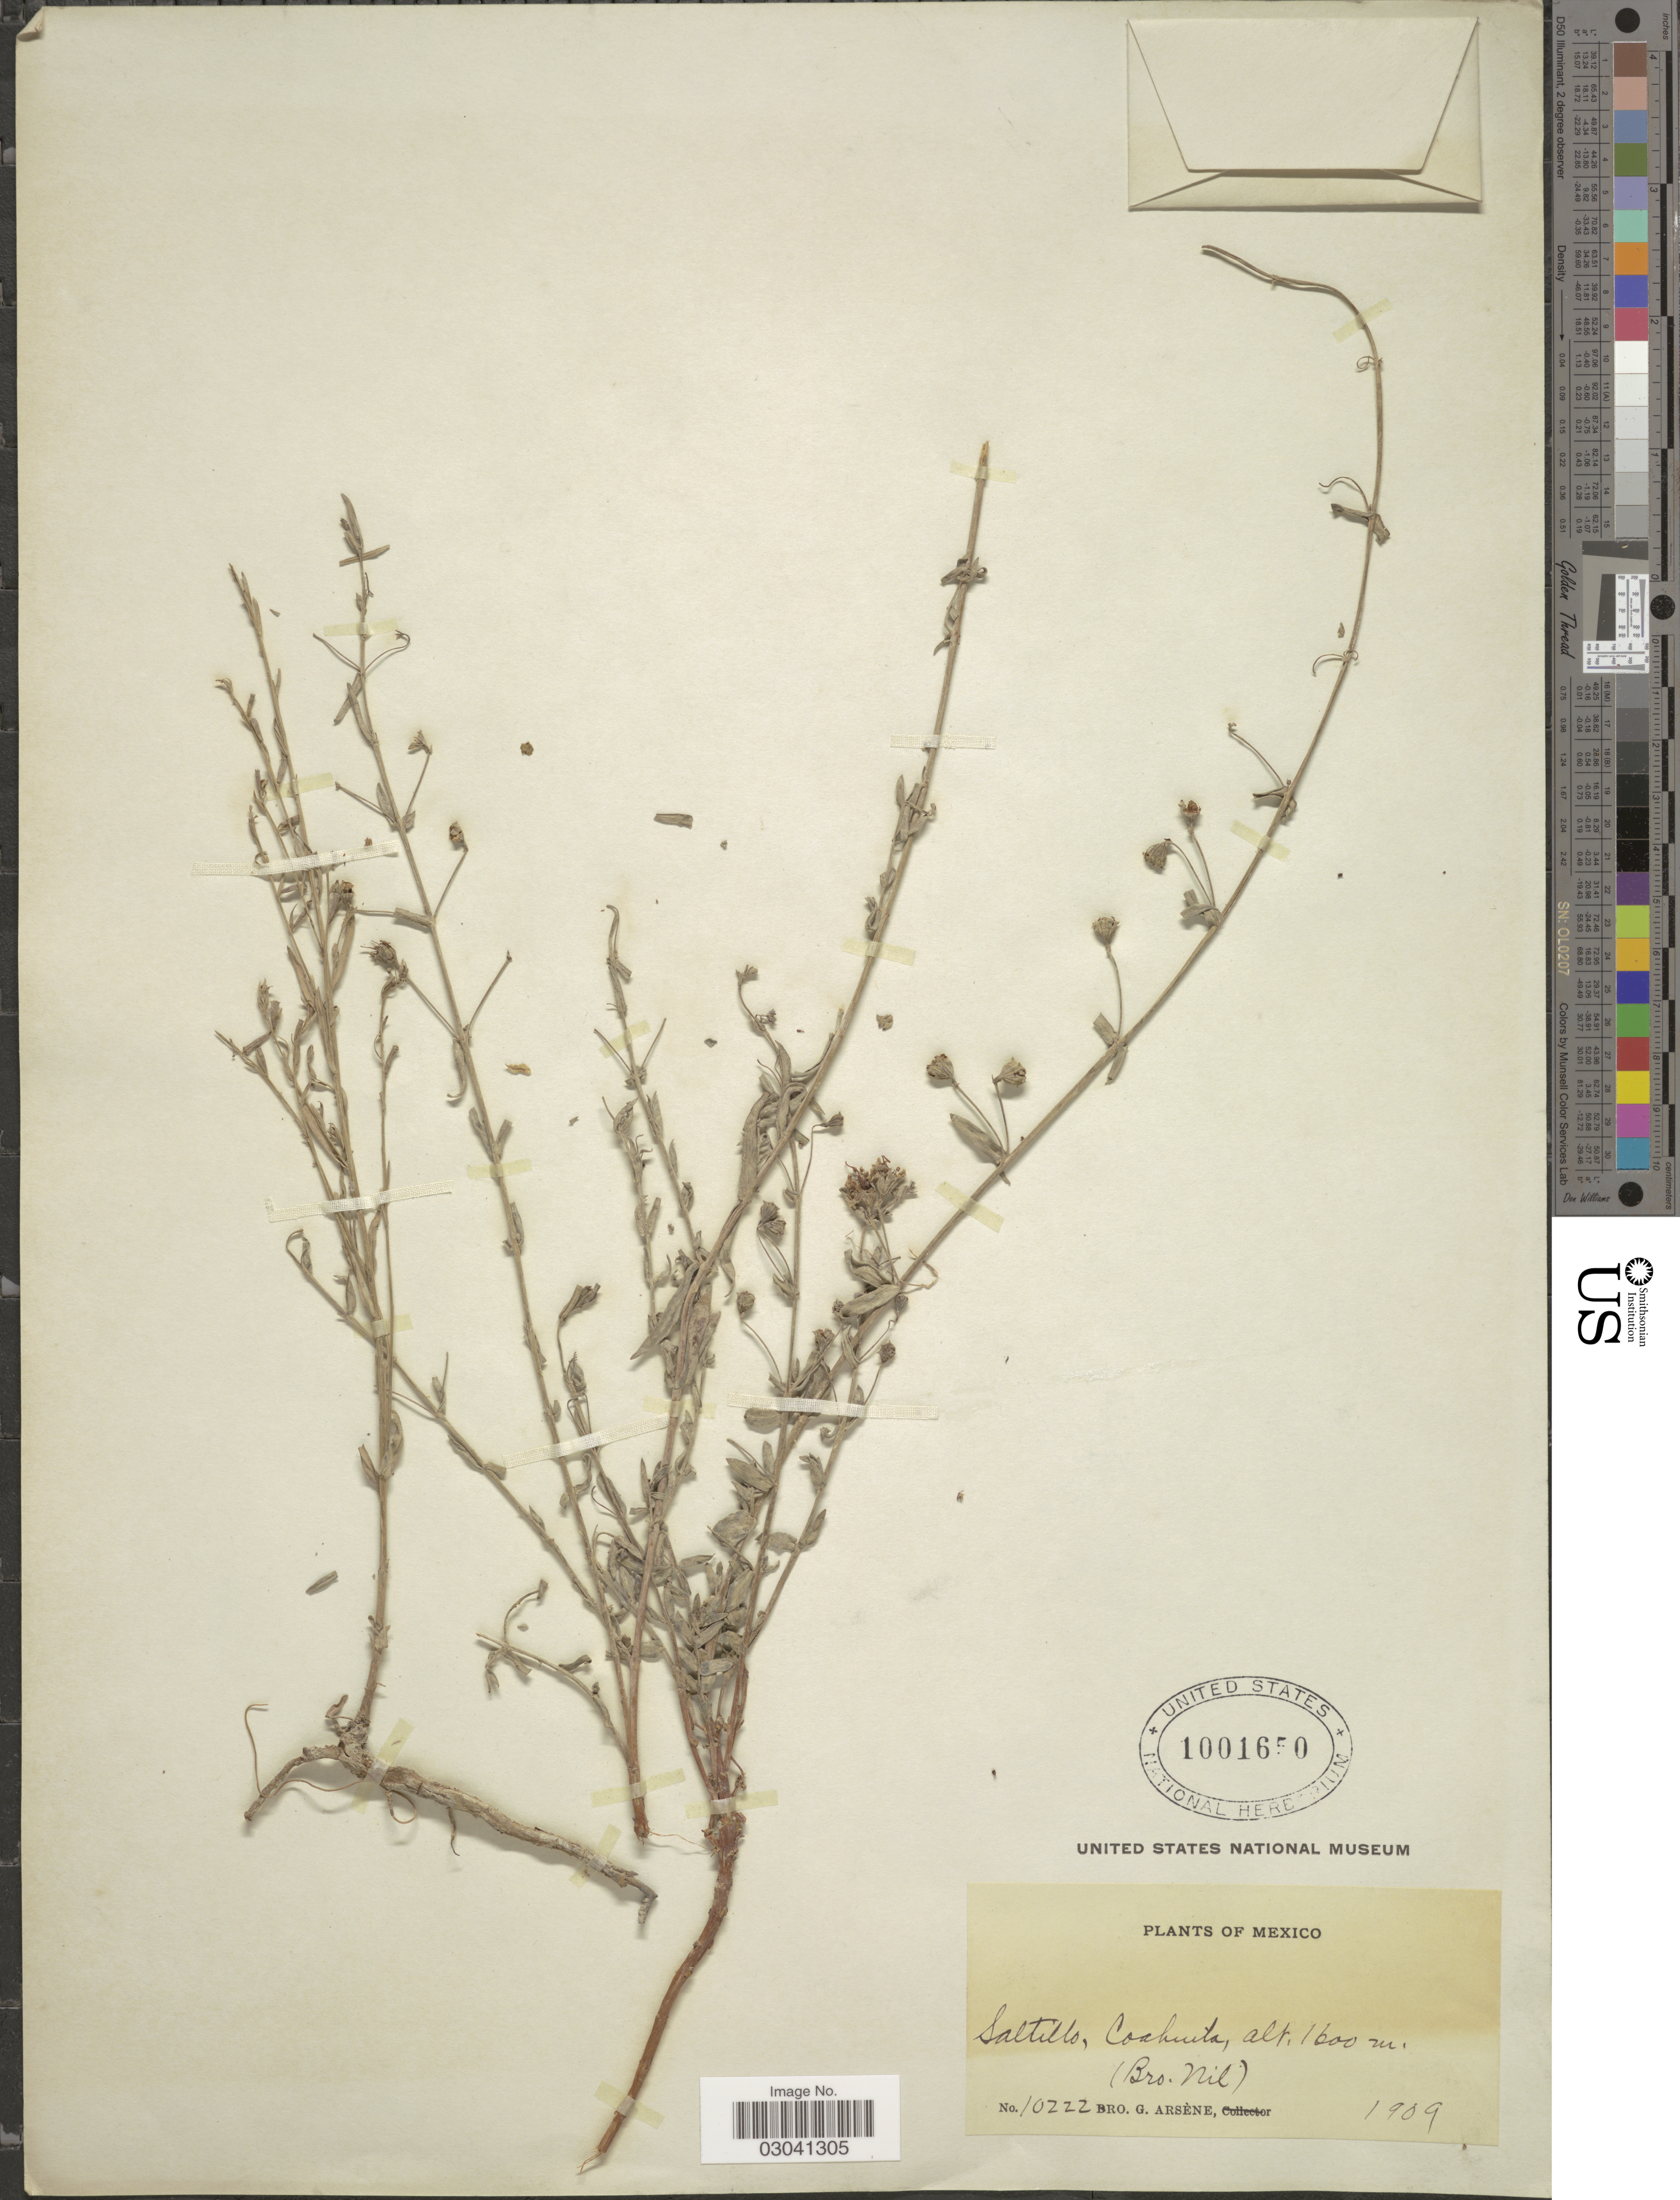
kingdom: Plantae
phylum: Tracheophyta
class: Magnoliopsida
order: Myrtales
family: Lythraceae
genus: Ammannia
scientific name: Ammannia grayi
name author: S.A. Graham & Gandhi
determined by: Strong, Mark T., (BOT), Smithsonian Institution - National Museum of Natural History (UNITED STATES)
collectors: Bro. G. Arsène & Bro. Nil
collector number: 10222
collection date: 1909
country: Mexico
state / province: Coahuila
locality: Saltillo, Coahuila.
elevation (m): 1600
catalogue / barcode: US 1001650